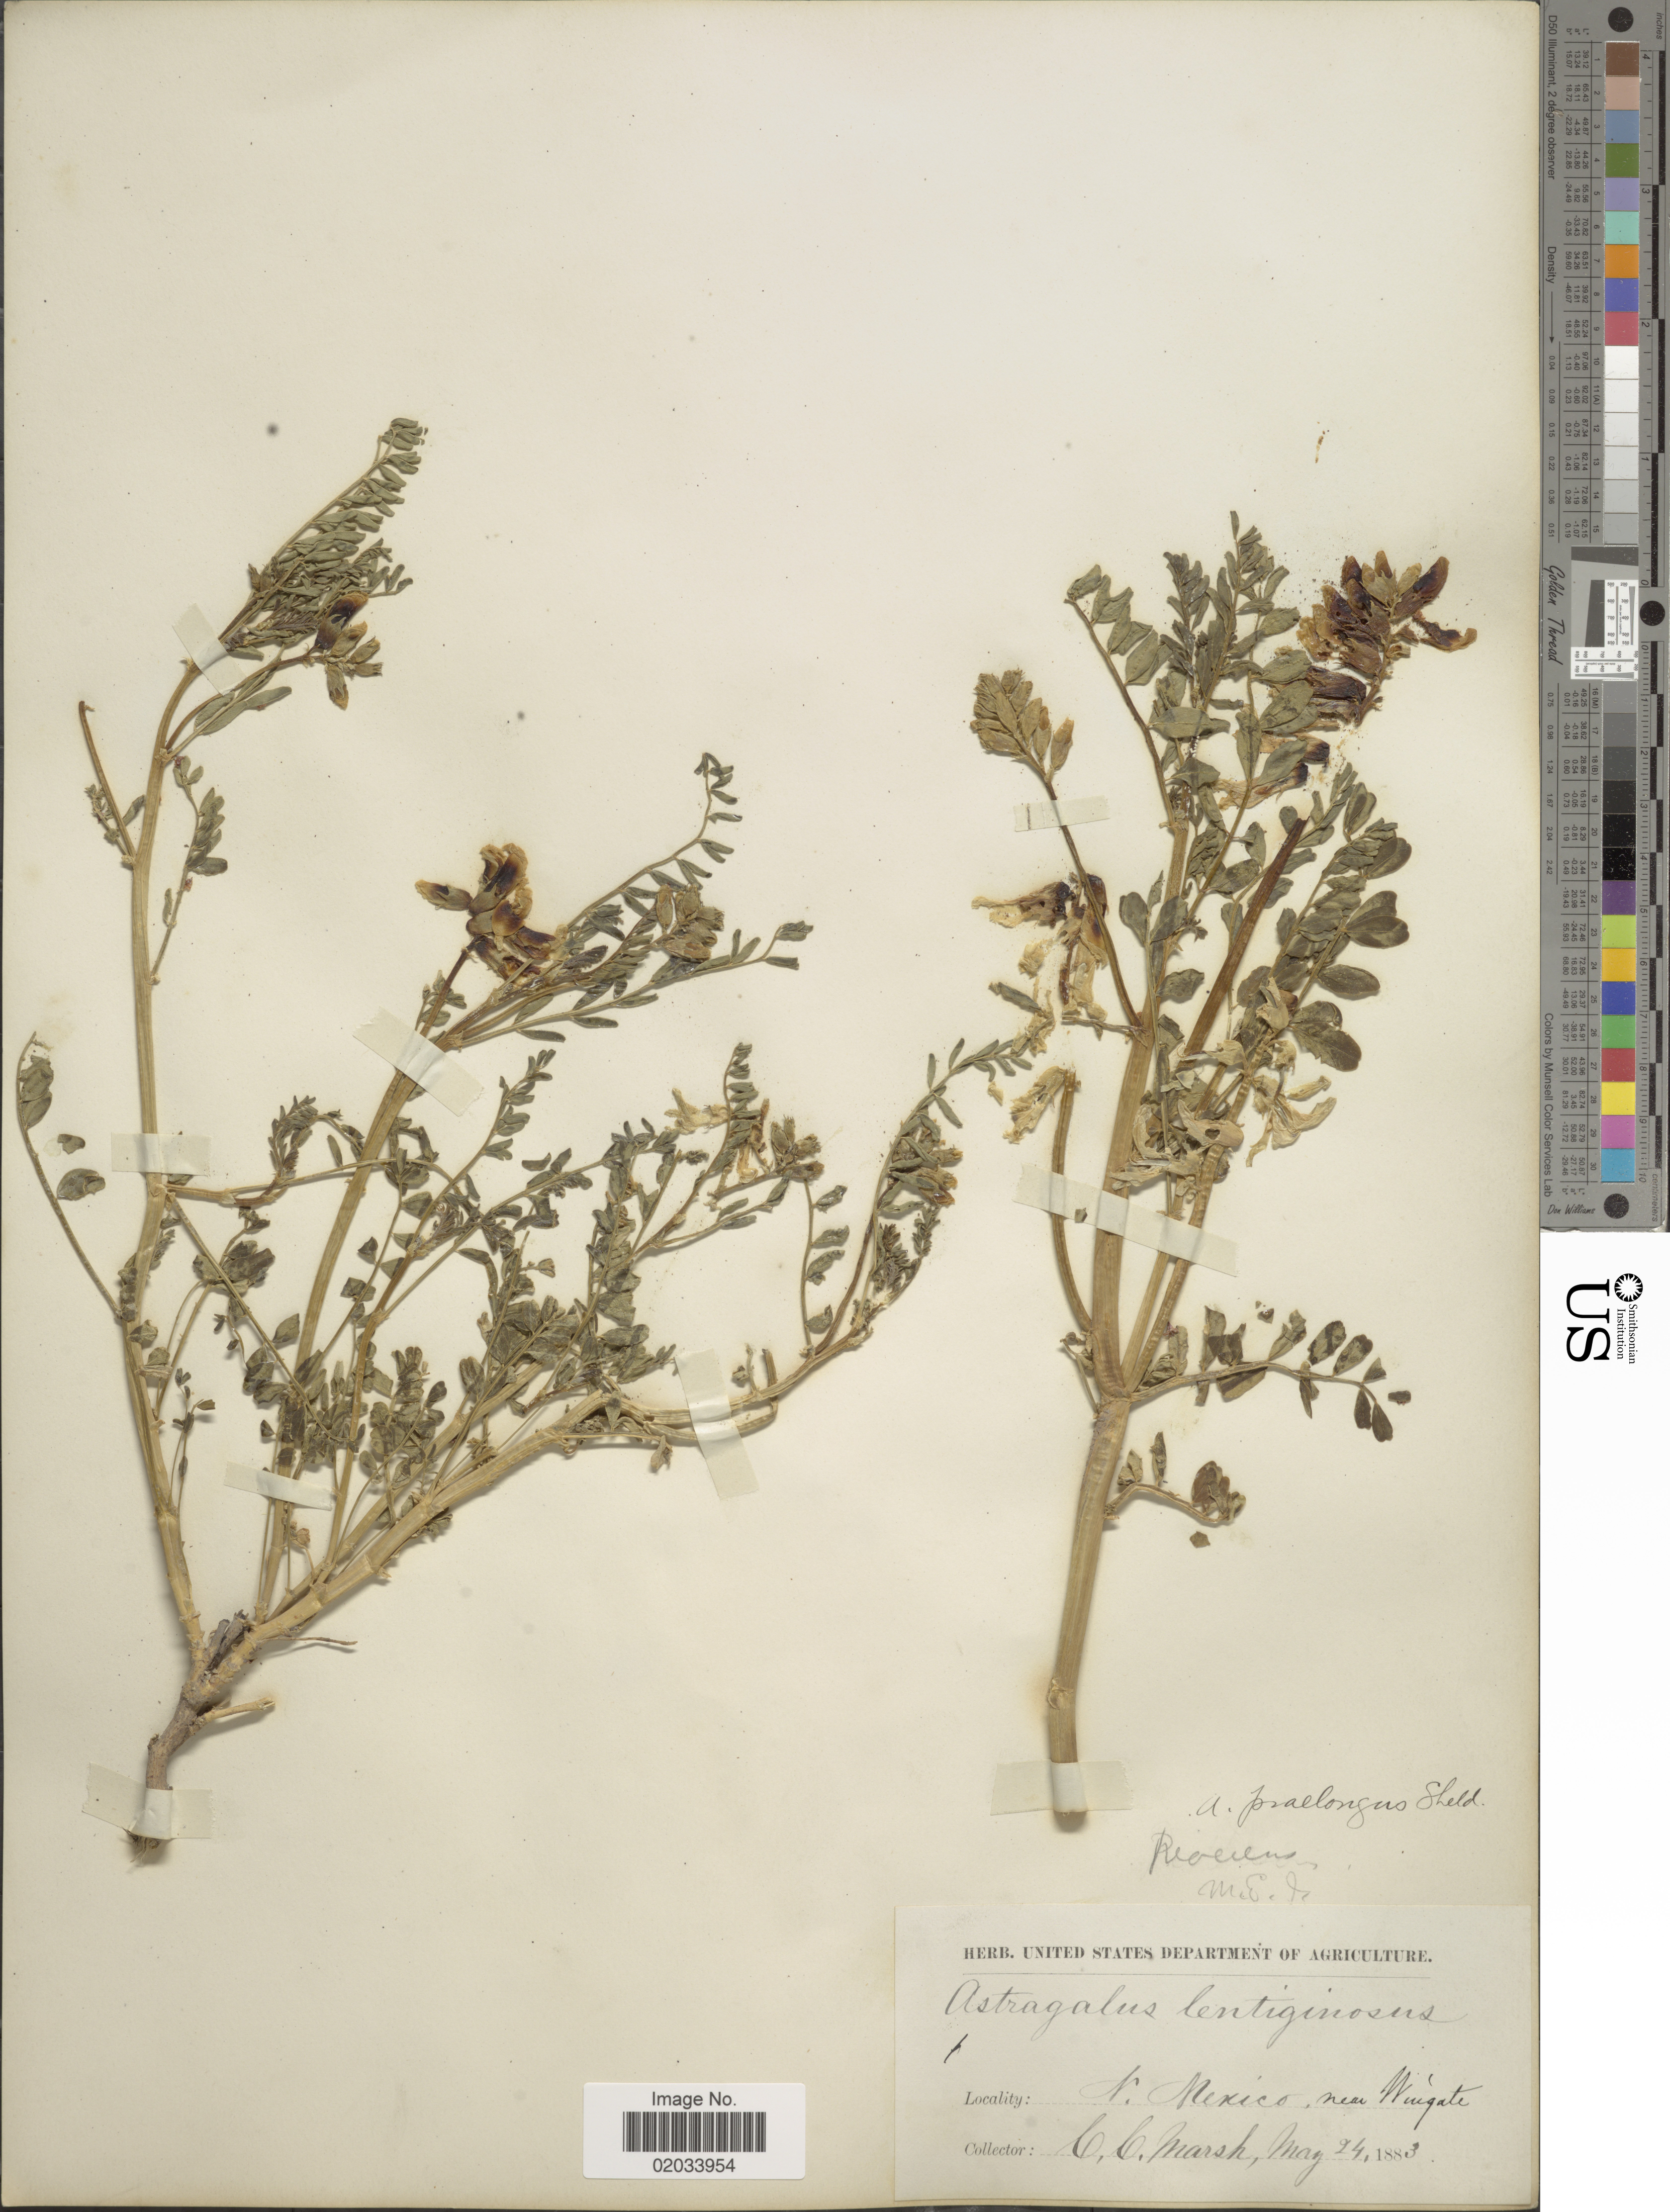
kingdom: Plantae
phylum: Tracheophyta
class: Magnoliopsida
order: Fabales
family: Fabaceae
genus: Astragalus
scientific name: Astragalus praelongus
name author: E. Sheld.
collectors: C. C. Marsh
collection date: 1883-05-24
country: United States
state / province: New Mexico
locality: Near Wingate, N. Mexico